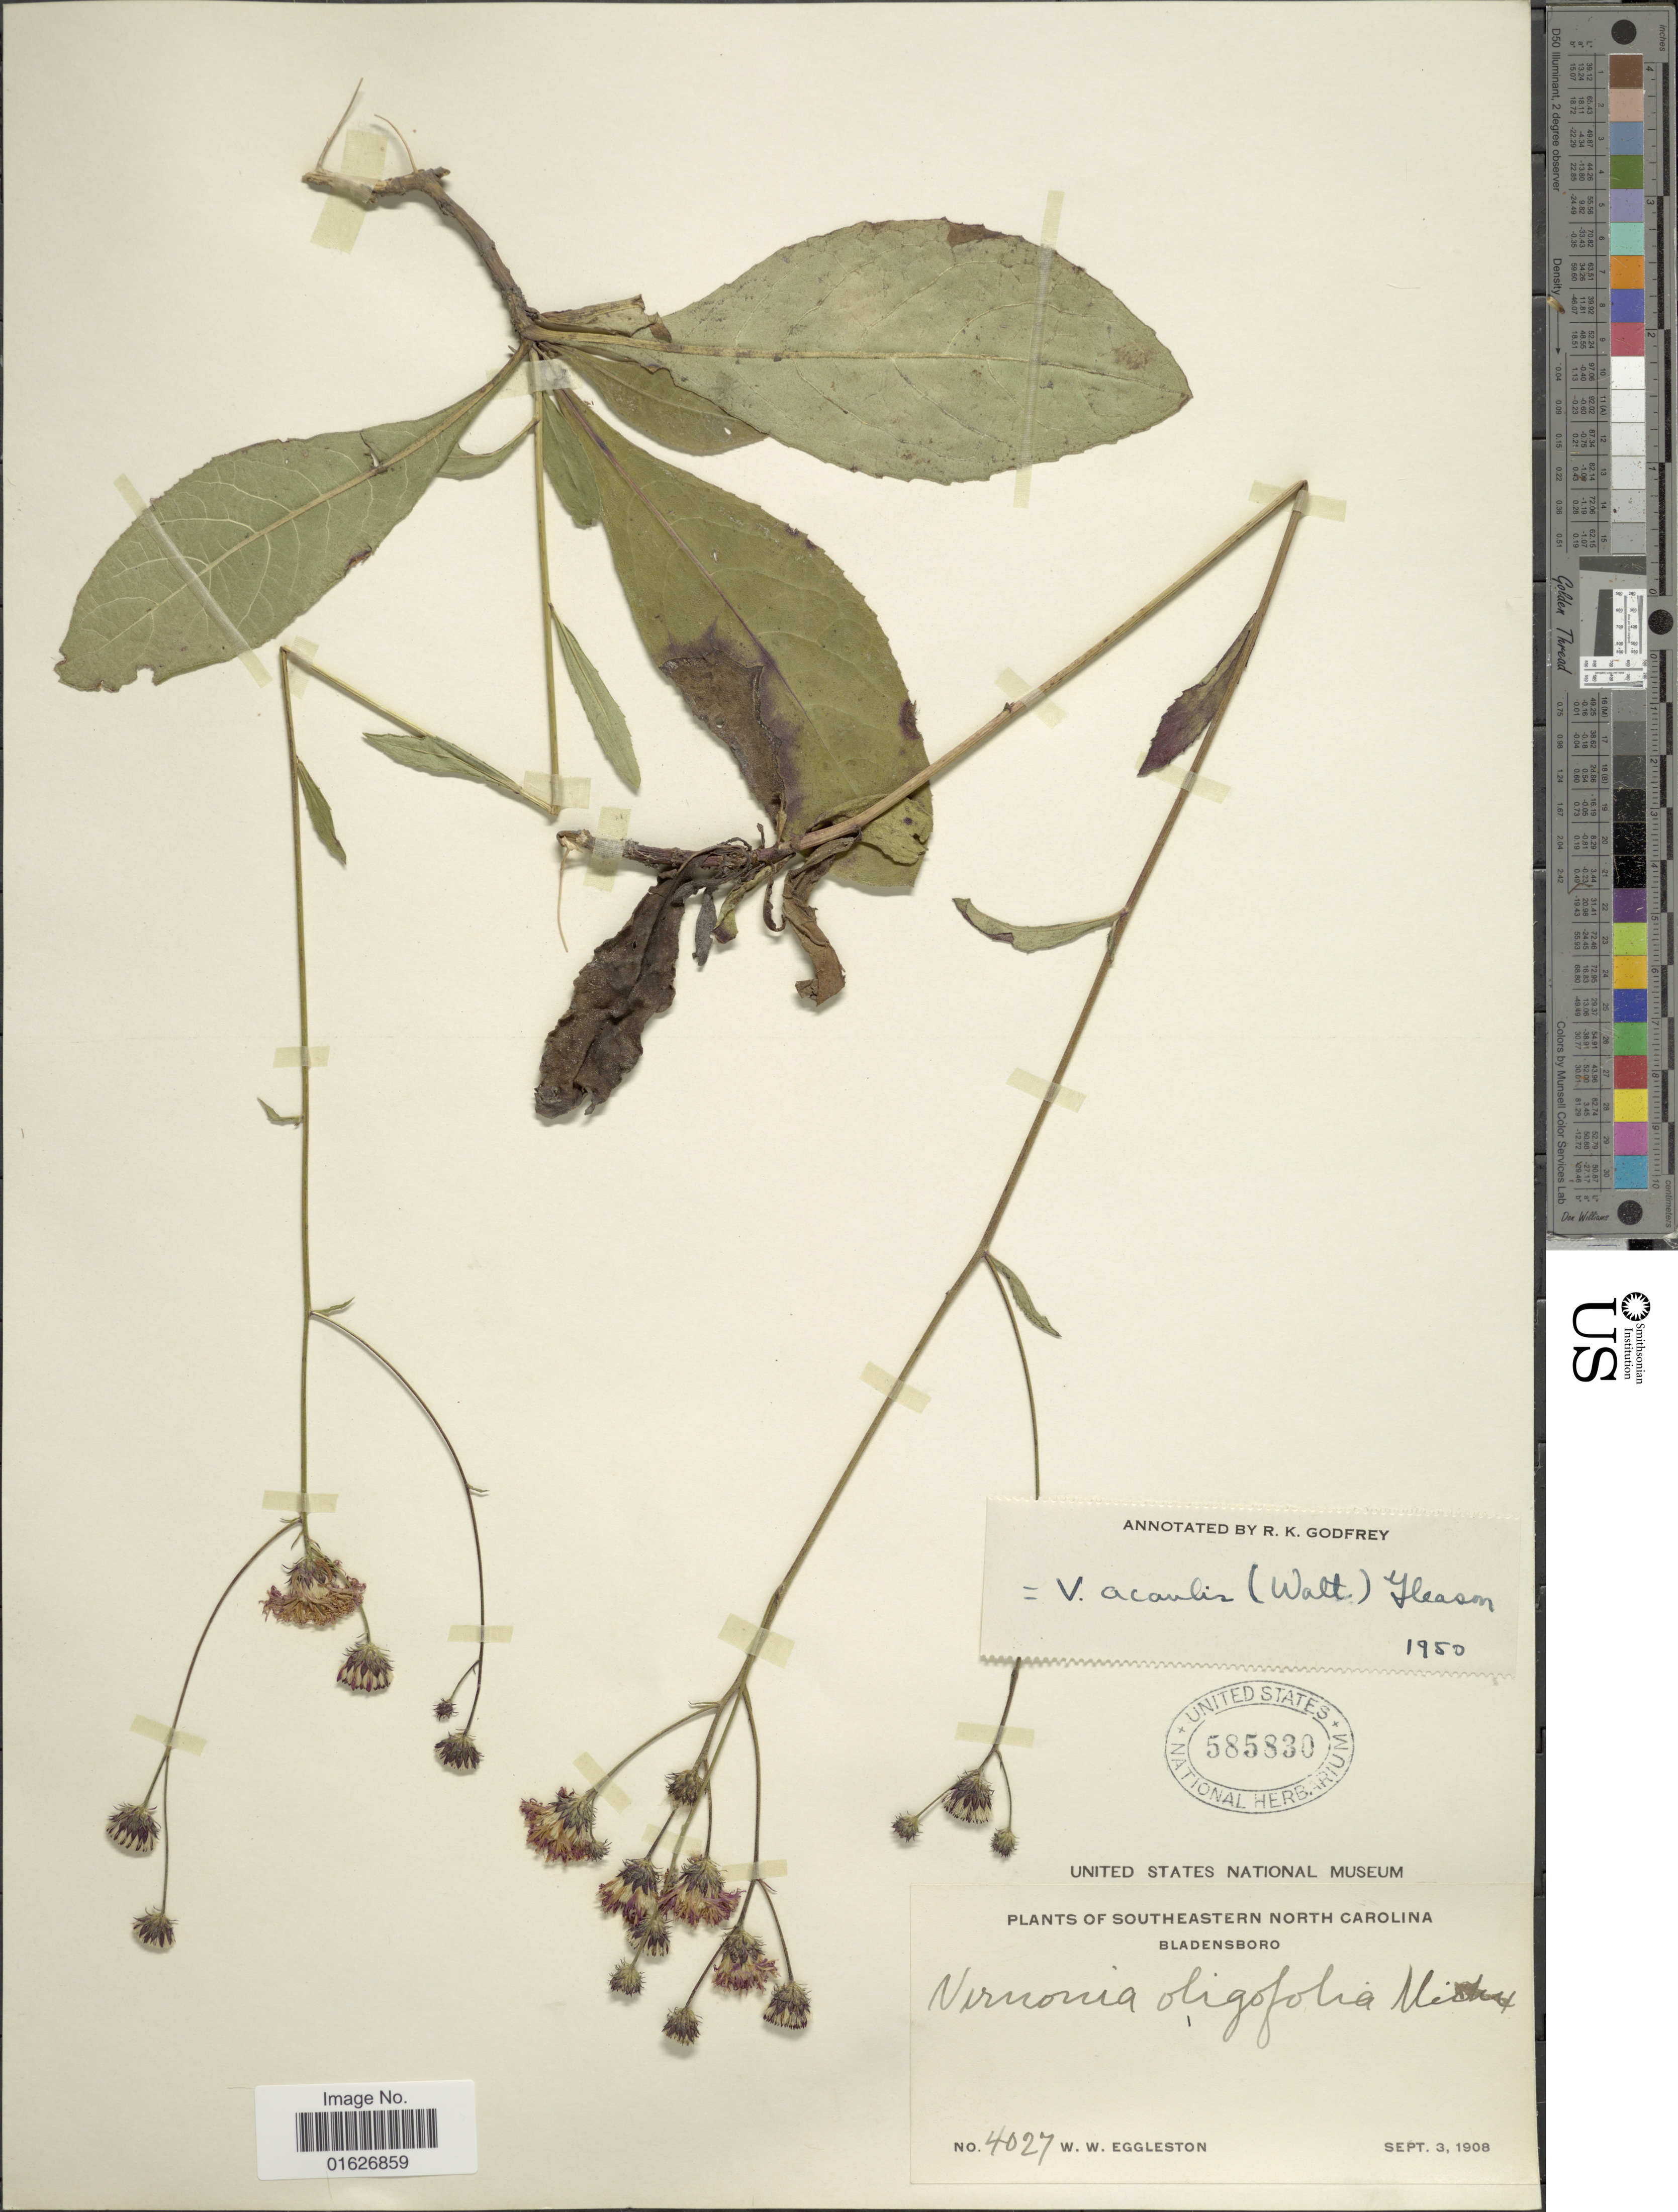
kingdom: Plantae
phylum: Tracheophyta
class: Magnoliopsida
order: Asterales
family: Asteraceae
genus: Vernonia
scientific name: Vernonia acaulis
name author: (Walter) Gleason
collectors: W. W. Eggleston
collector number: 4027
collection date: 1908-09-03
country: United States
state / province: North Carolina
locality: Southeastern North Carolina, Bladensboro.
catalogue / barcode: US 585830